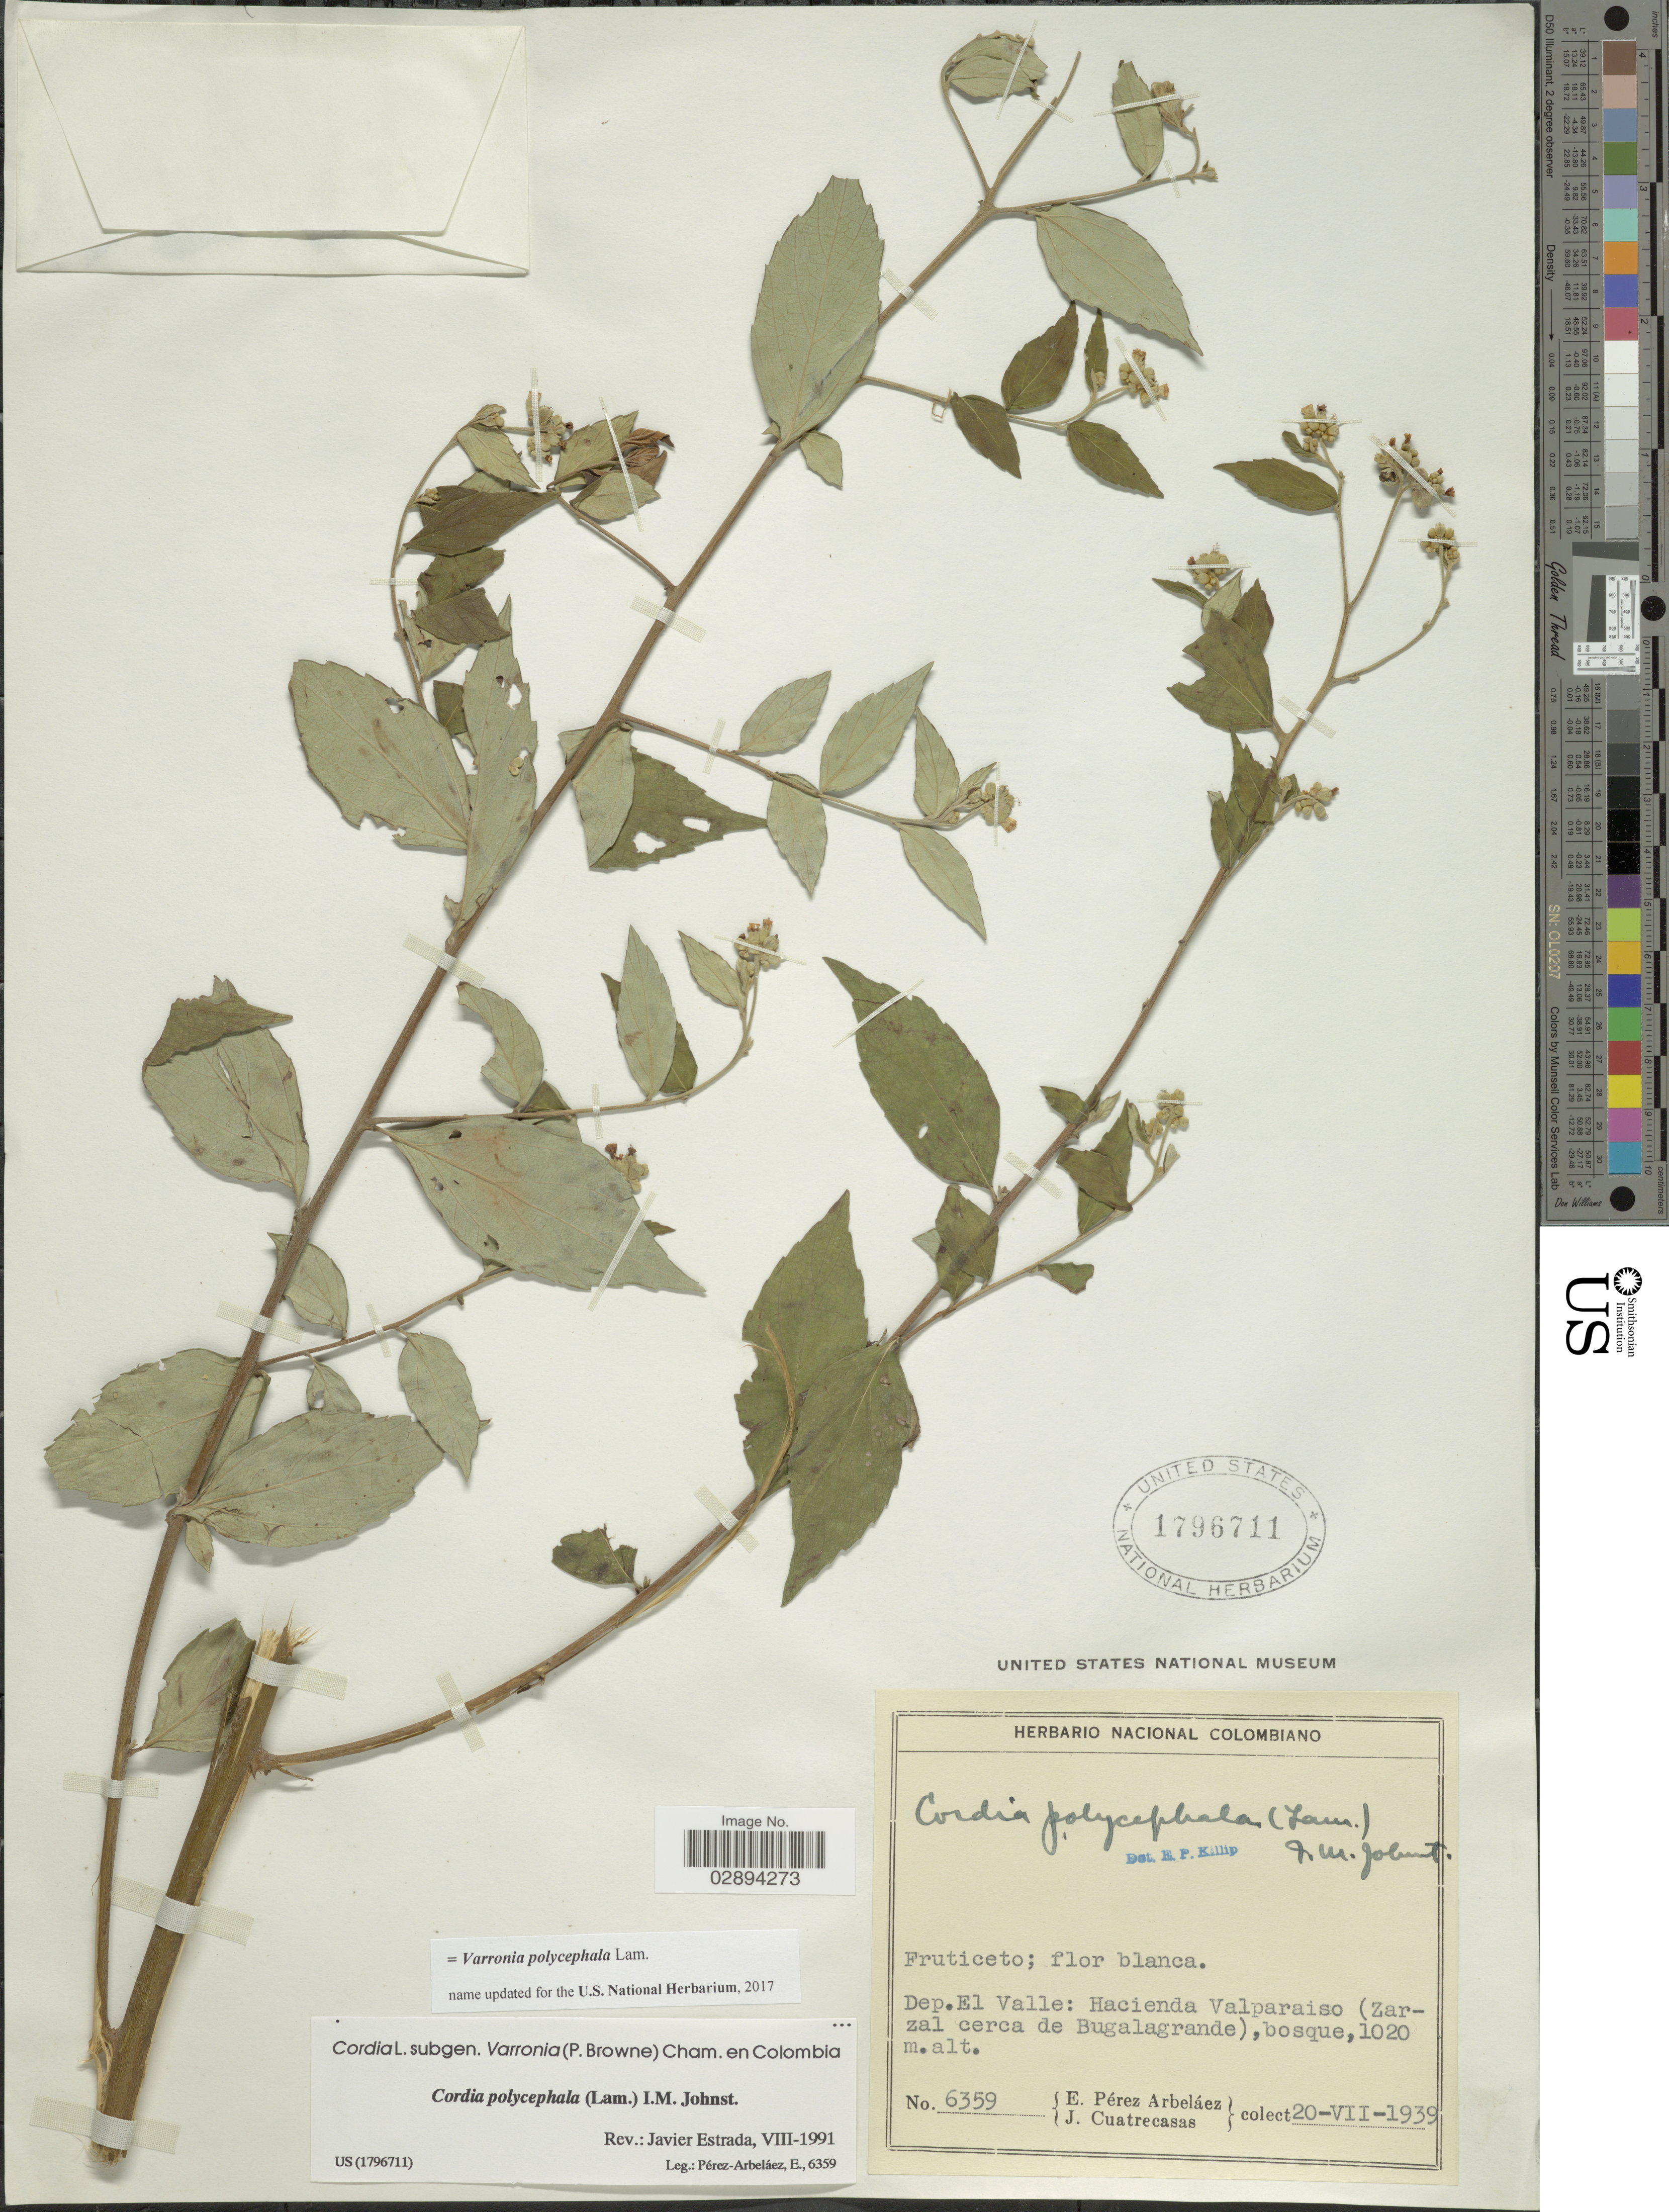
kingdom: Plantae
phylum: Tracheophyta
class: Magnoliopsida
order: Boraginales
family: Cordiaceae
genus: Varronia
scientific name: Varronia polycephala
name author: Lam.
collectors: E. Pérez Arbeláez & J. Cuatrecasas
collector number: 6359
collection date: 1939-07-20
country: Colombia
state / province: Valle del Cauca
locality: Dep. El Valle, Hacienda Valparaiso (Zarzal cerca de Bugalagrande).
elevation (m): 1020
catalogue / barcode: US 1796711